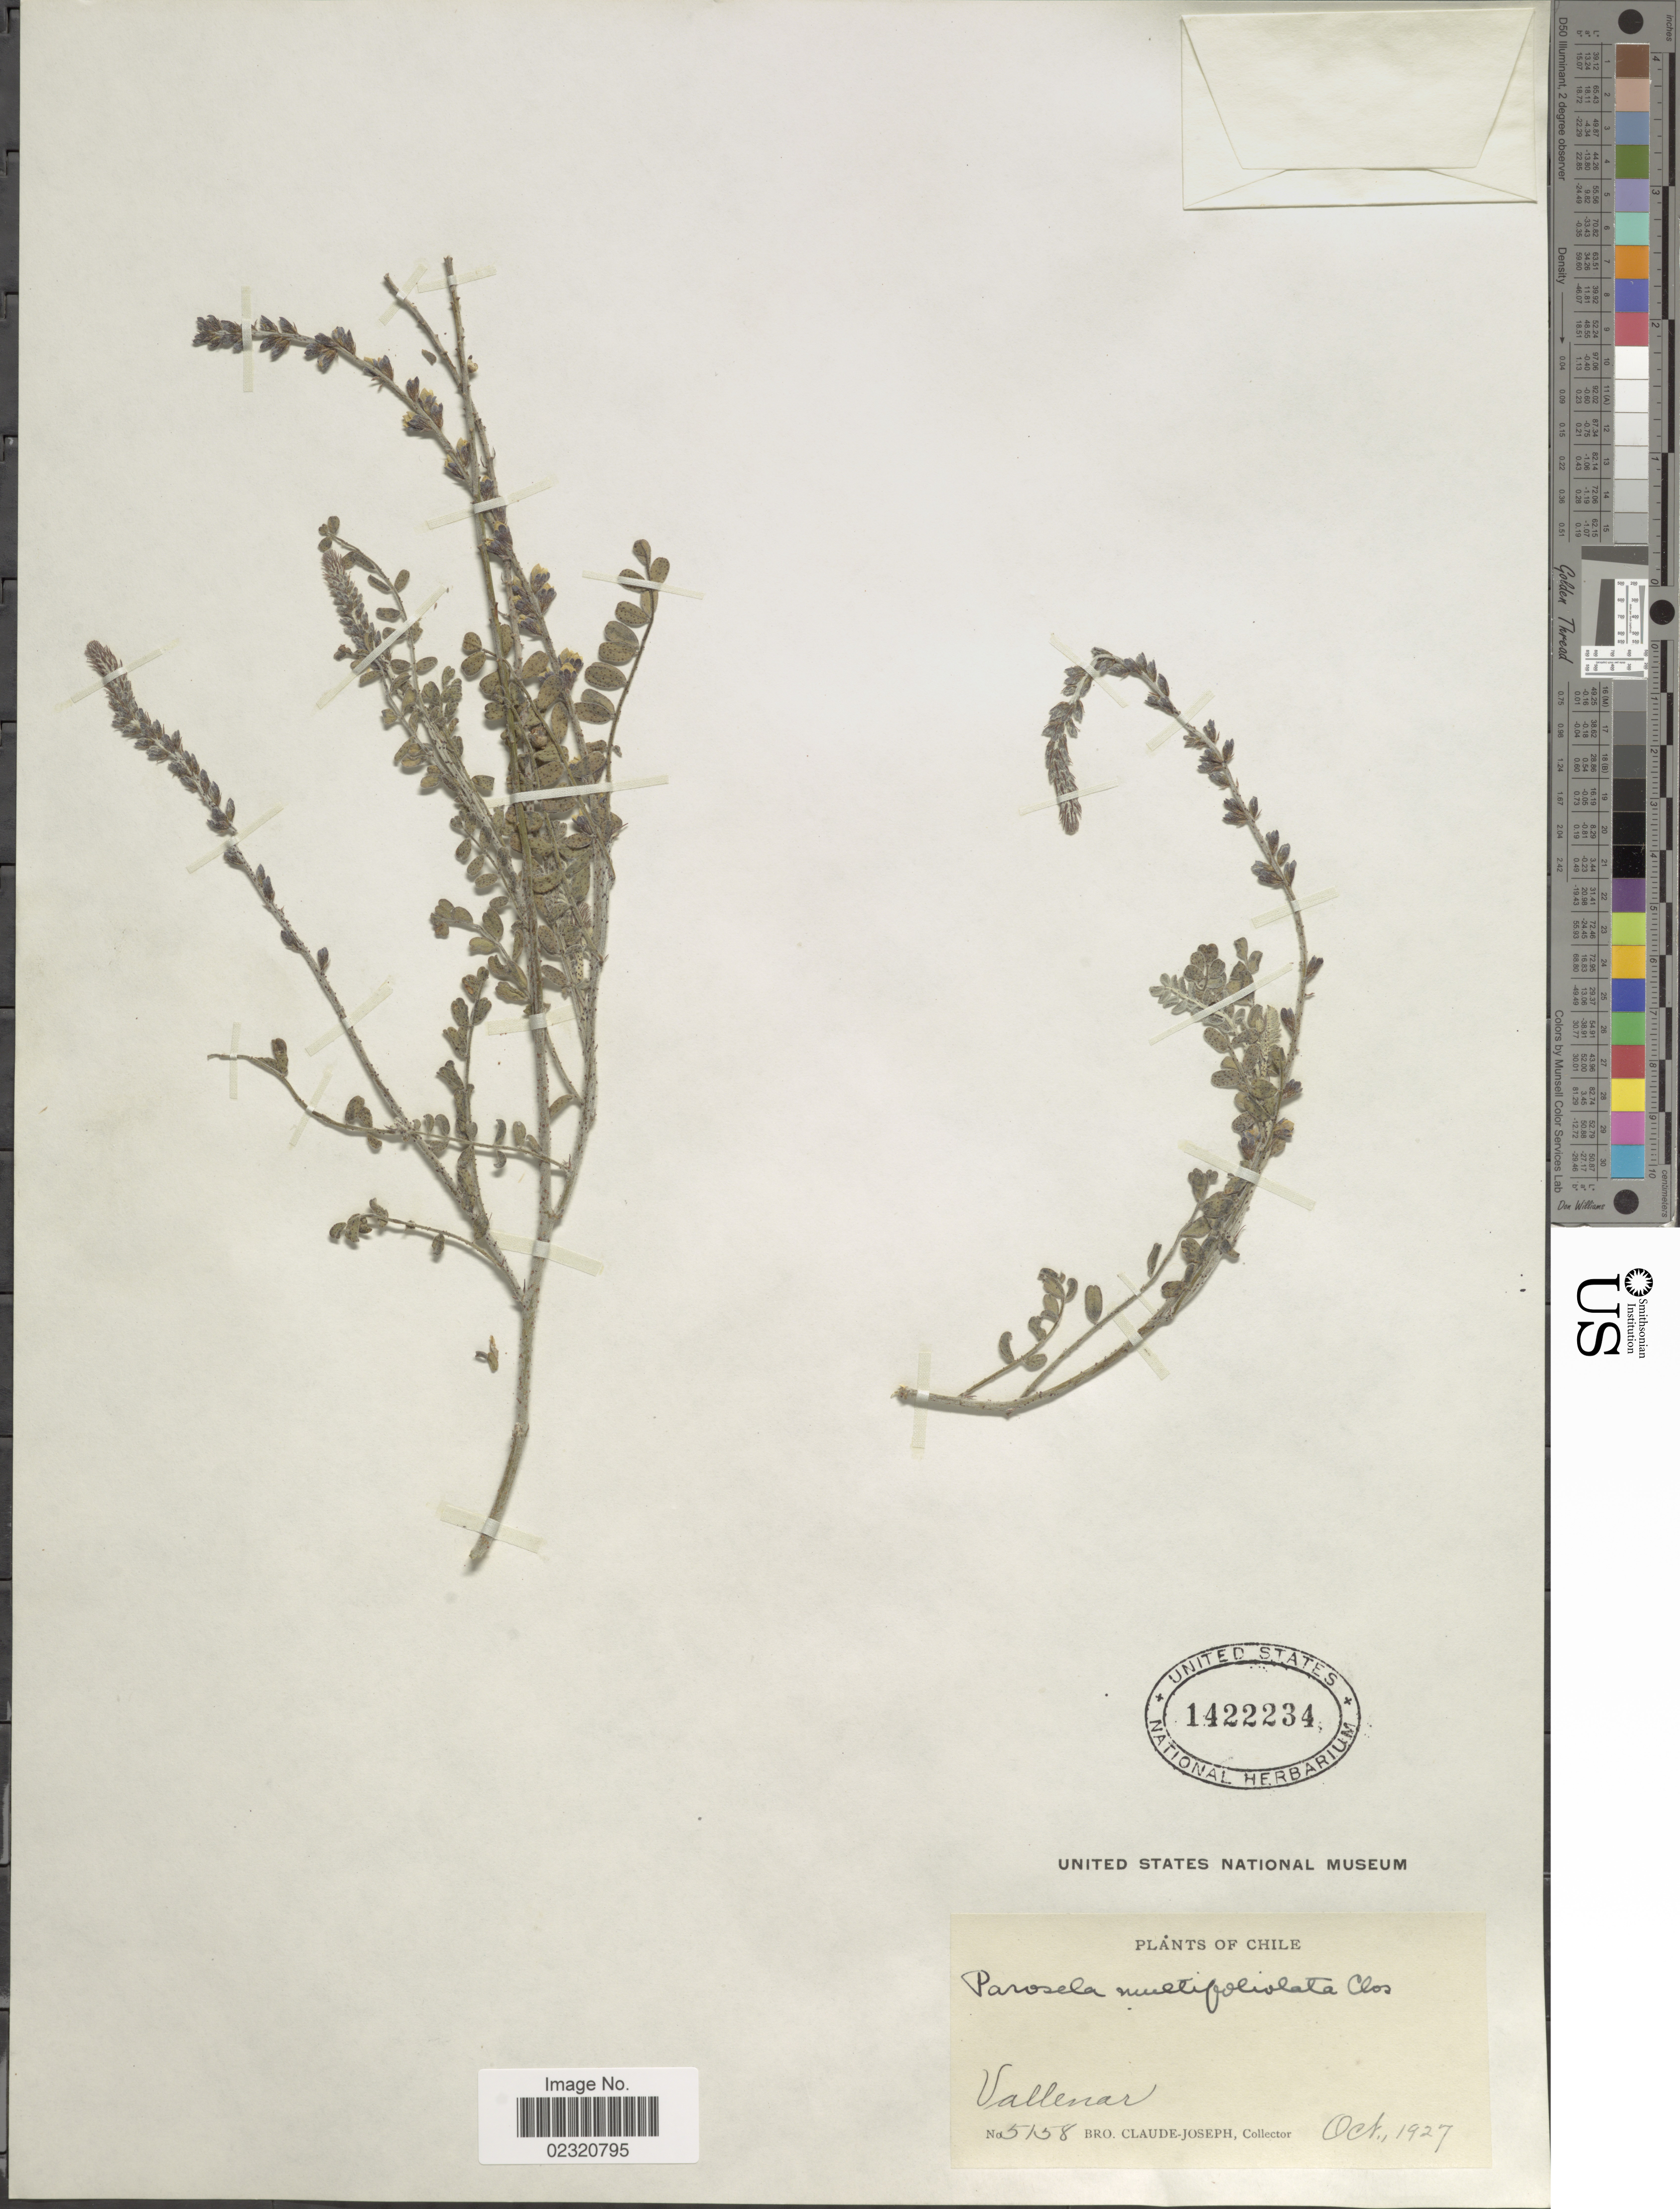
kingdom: Plantae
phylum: Tracheophyta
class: Magnoliopsida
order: Fabales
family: Fabaceae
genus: Errazurizia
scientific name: Errazurizia multifoliolata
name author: (Clos) I.M. Johnst.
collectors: Bro. Claude-Joseph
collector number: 5158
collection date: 1927-10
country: Chile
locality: Vallenar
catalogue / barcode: US 1422234